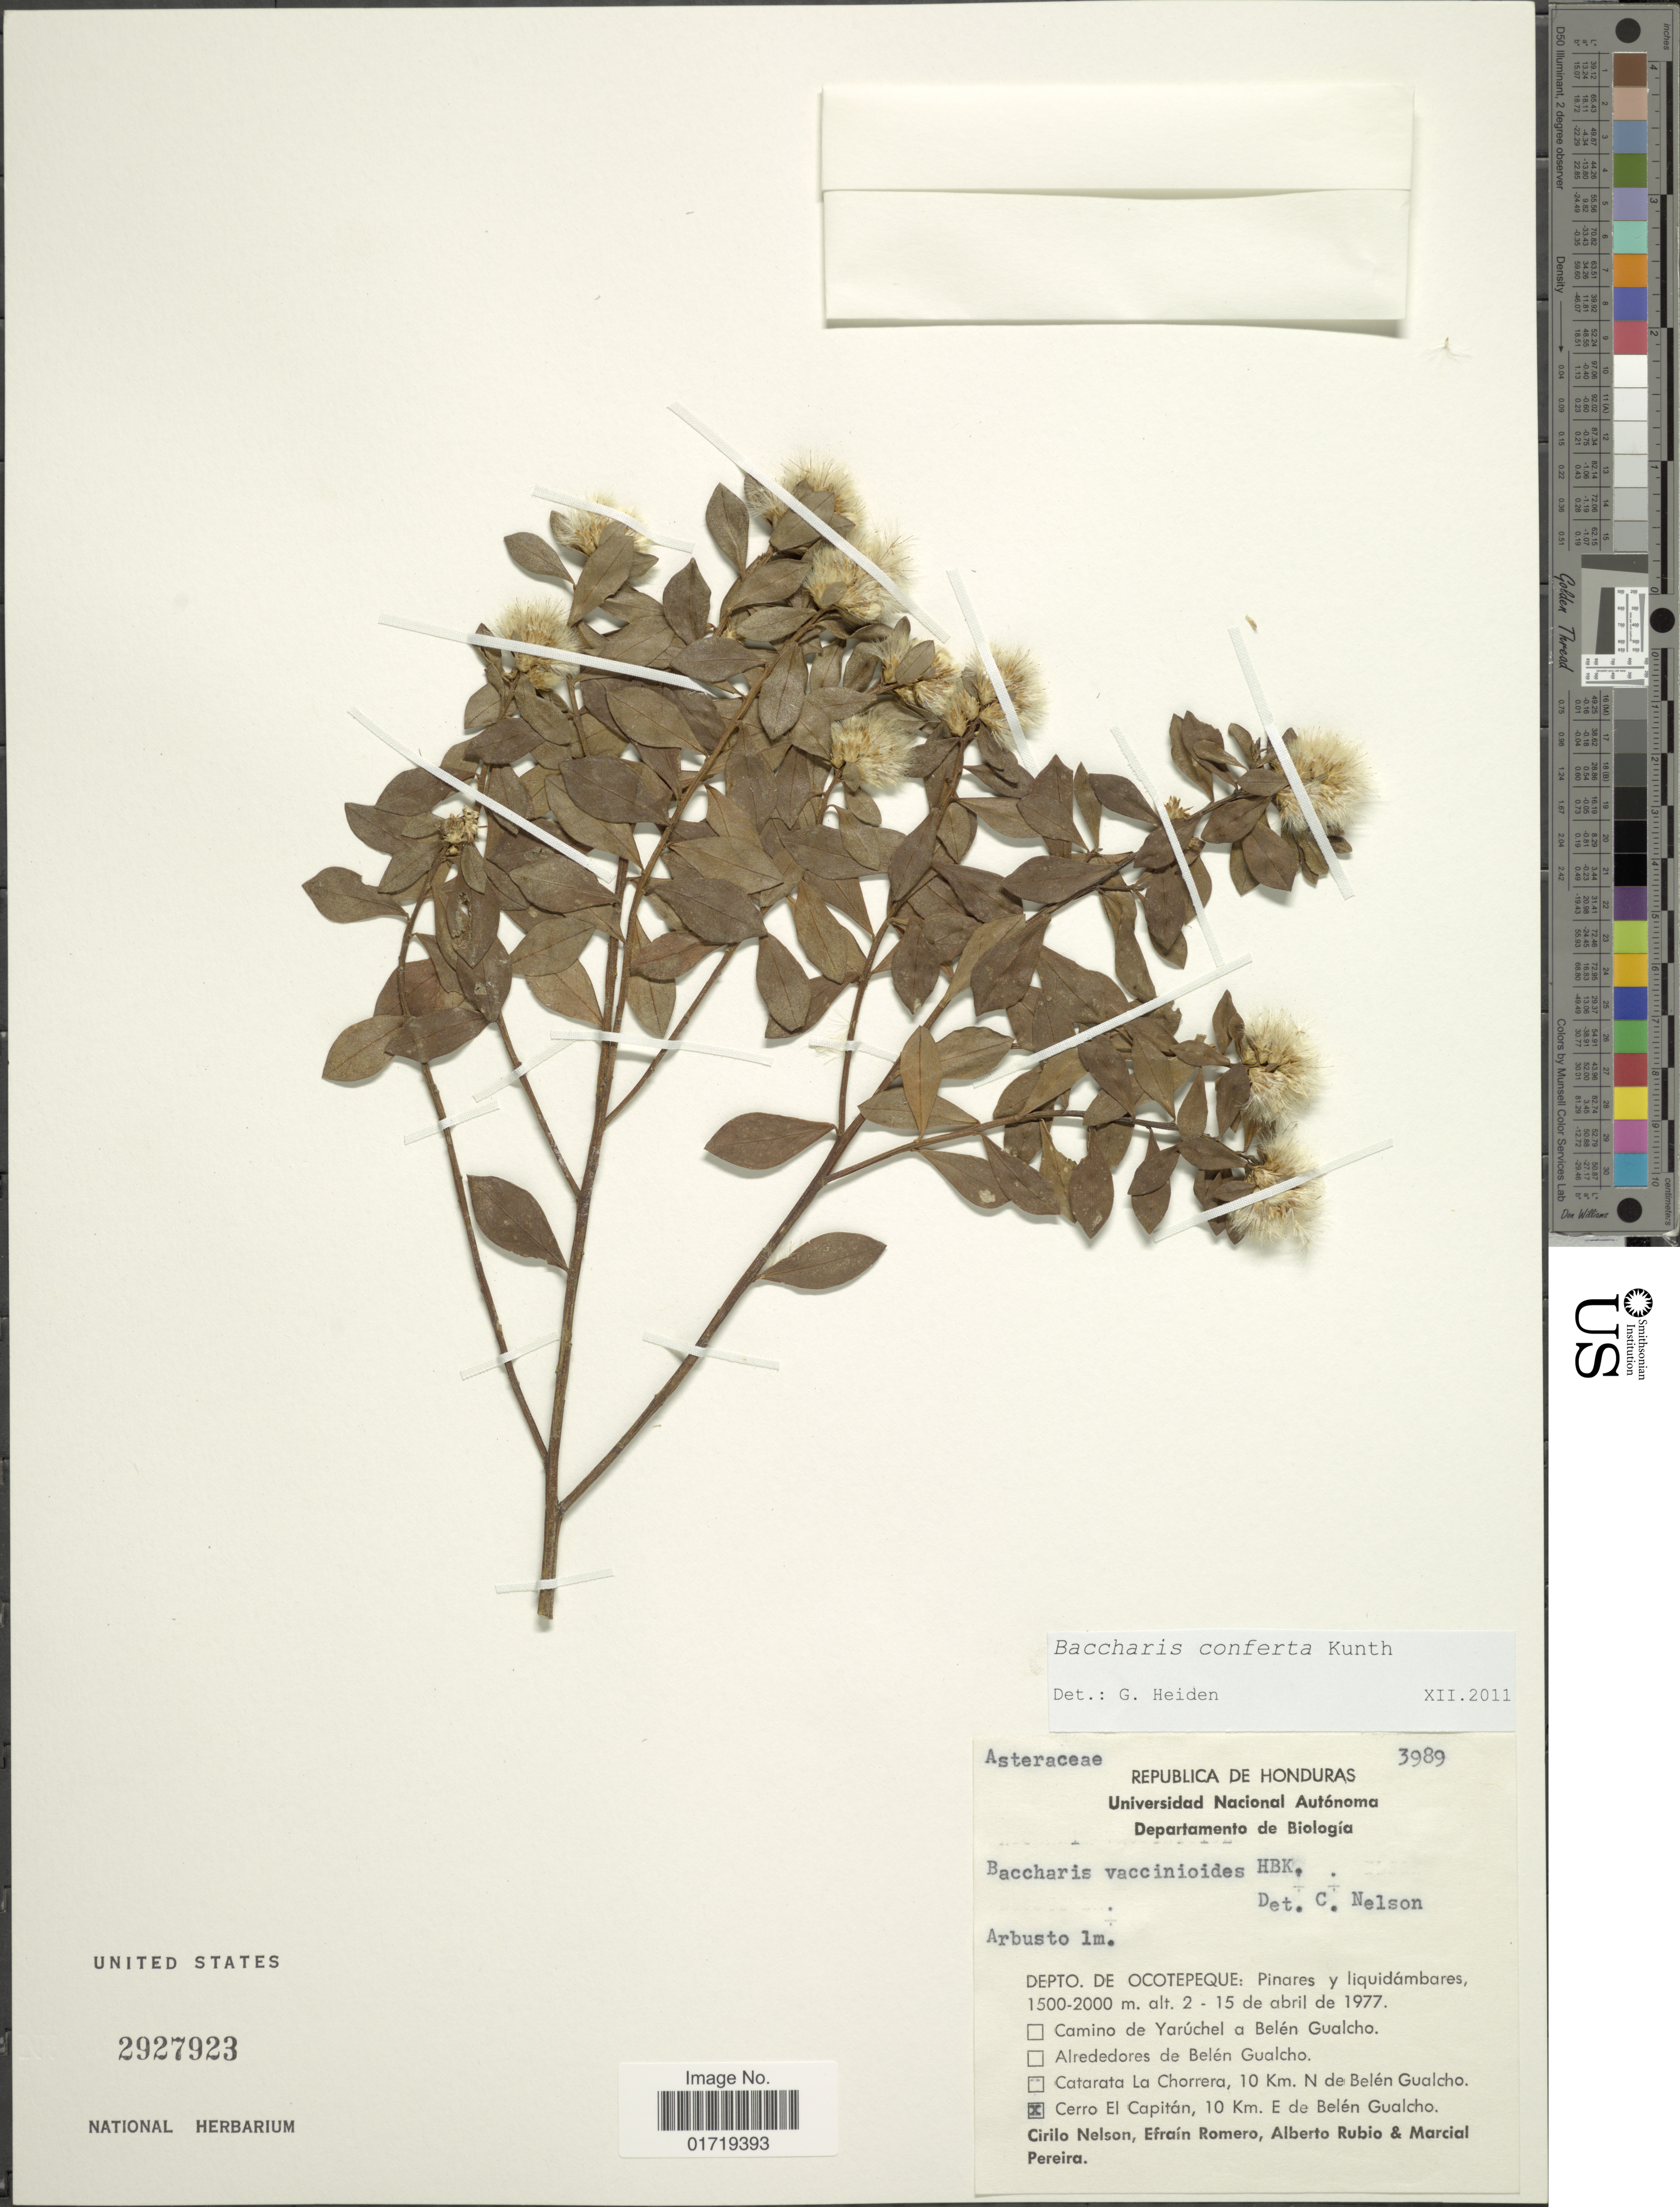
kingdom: Plantae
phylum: Tracheophyta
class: Magnoliopsida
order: Asterales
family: Asteraceae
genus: Baccharis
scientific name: Baccharis conferta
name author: Kunth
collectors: C. H. Nelson, E. Romero, A. Rubio & M. Pereira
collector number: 3989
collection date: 1977-04-02/1977-04-15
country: Honduras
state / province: Ocotepeque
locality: Depto. de Ocotepeque: Pinares y liquidambares, Cerro El Capitan, 10 km. E de Belen Gualcho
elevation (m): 1500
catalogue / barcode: US 2927923